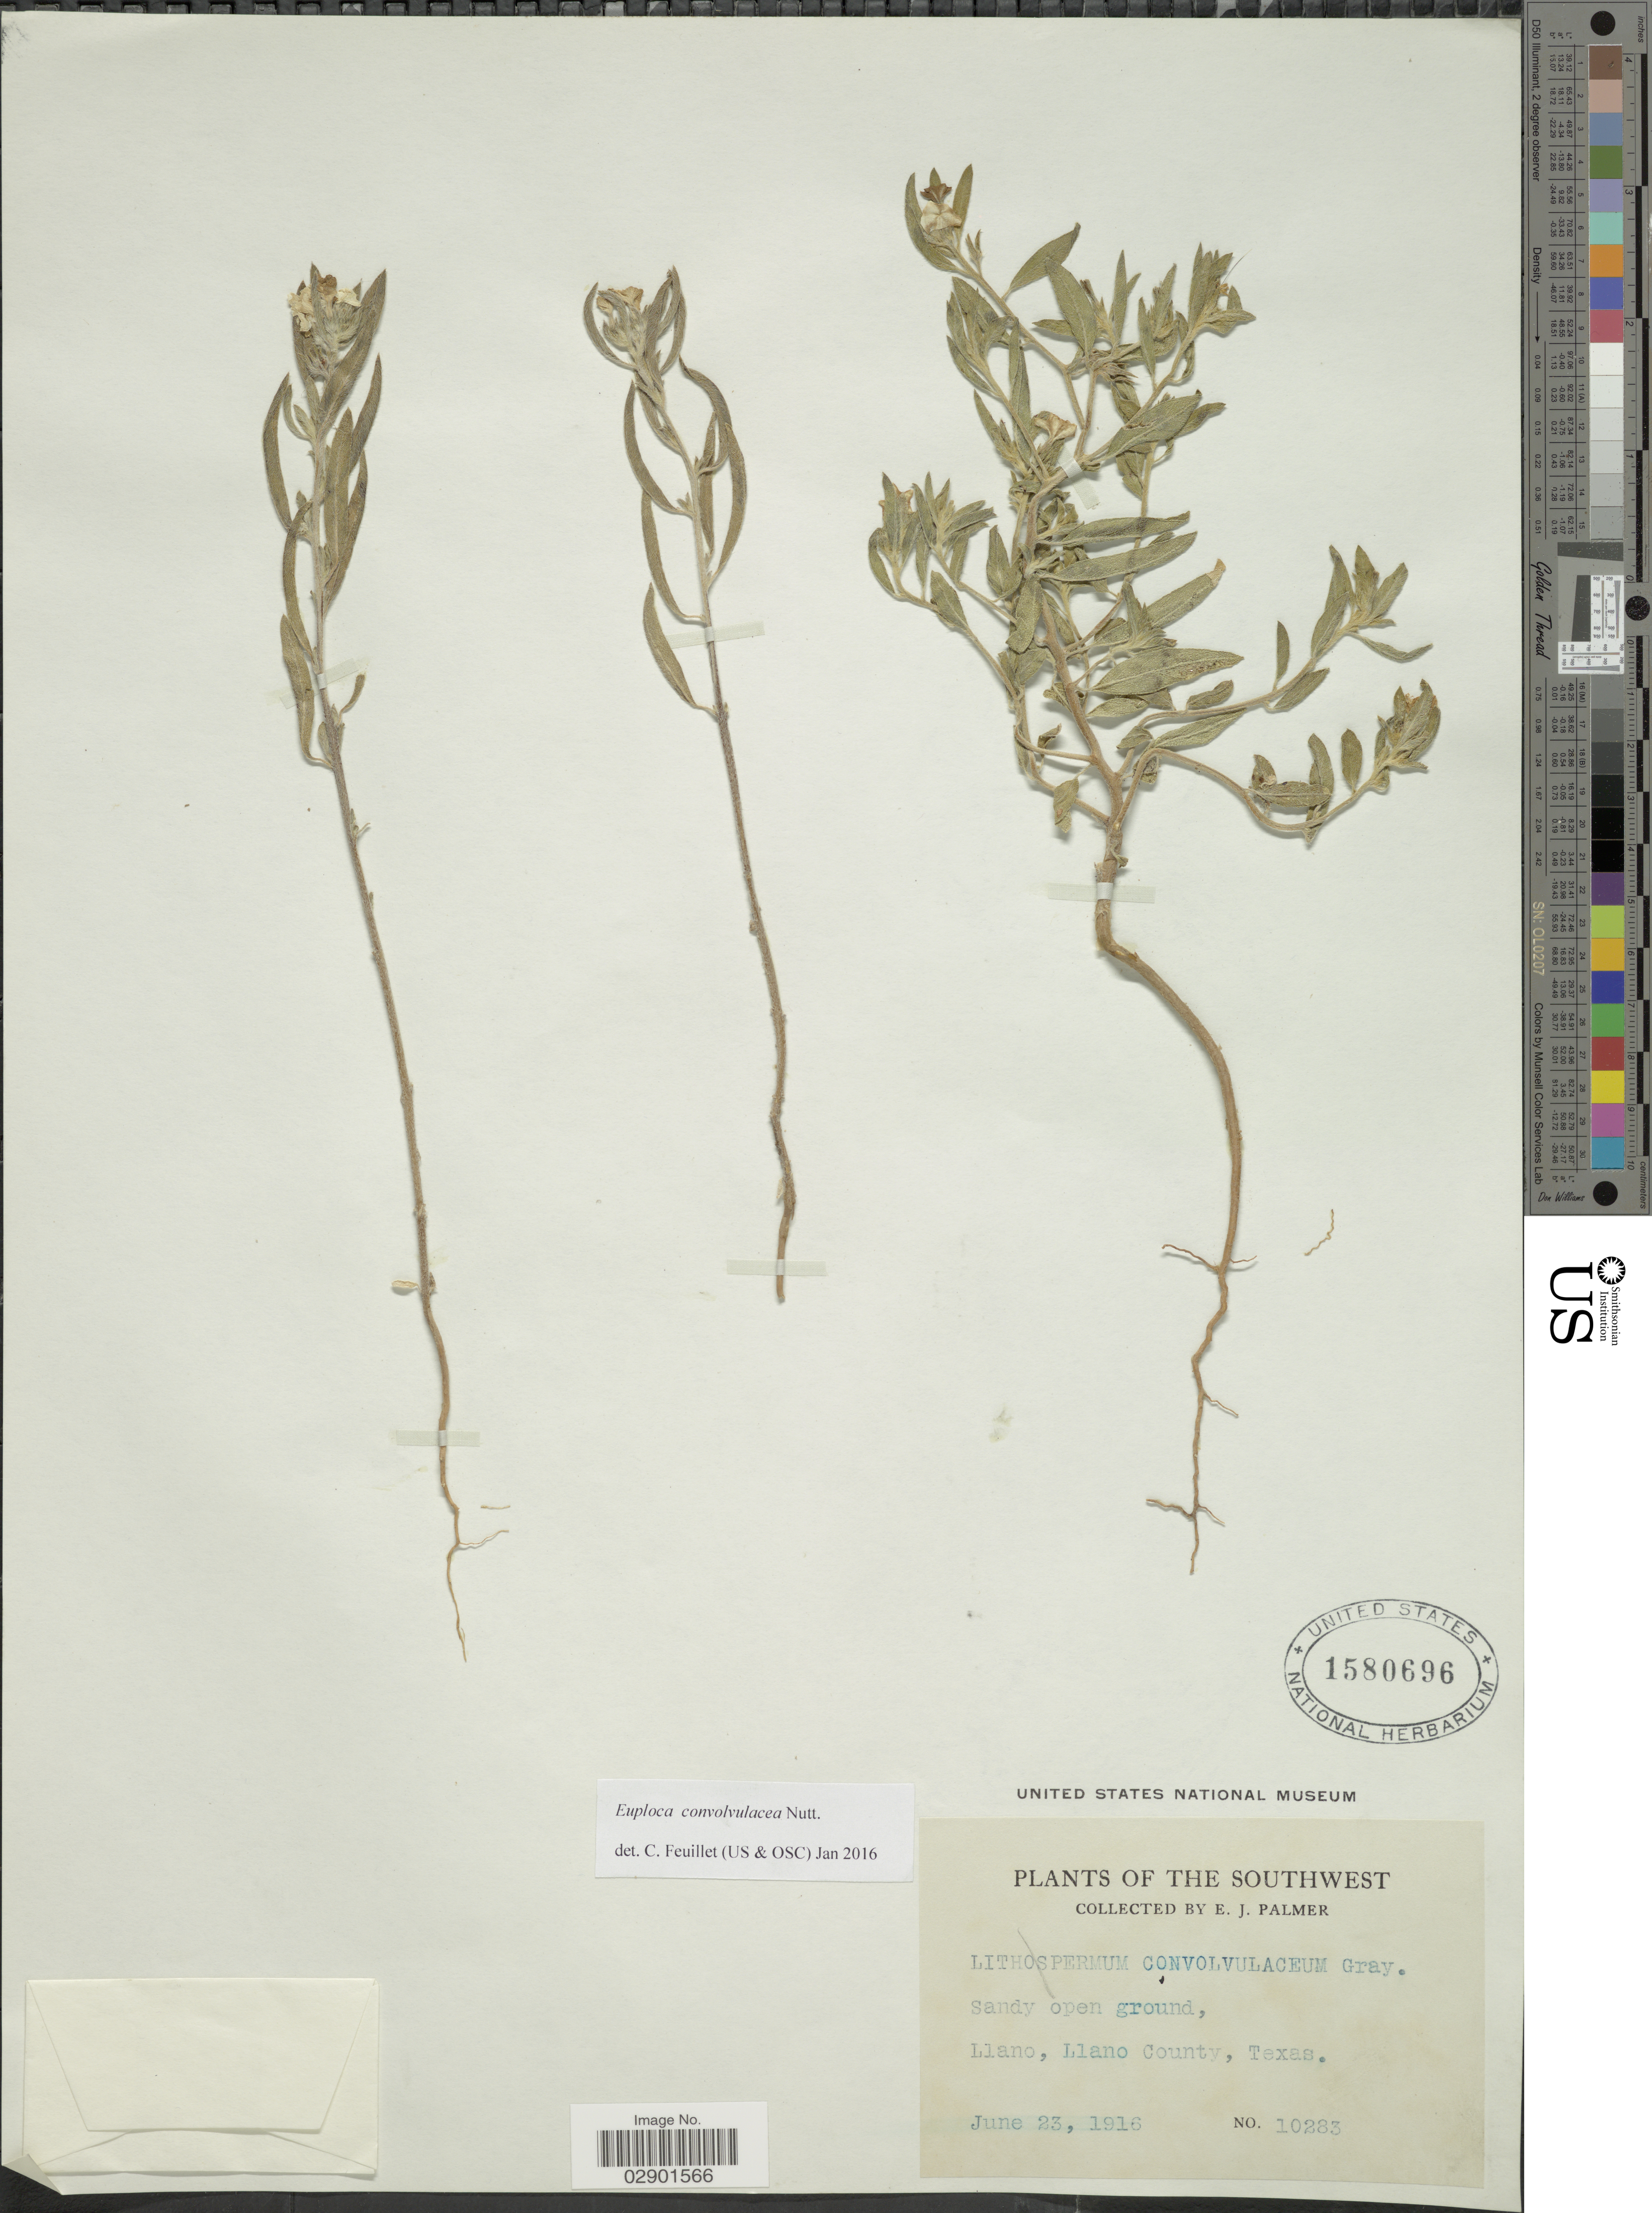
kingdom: Plantae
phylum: Tracheophyta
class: Magnoliopsida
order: Boraginales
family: Heliotropiaceae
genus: Euploca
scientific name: Euploca convolvulacea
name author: Nutt.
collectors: E. J. Palmer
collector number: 10283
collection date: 1916-06-23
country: United States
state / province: Texas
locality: The Southwest. Llano, Llano County.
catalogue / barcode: US 1580696